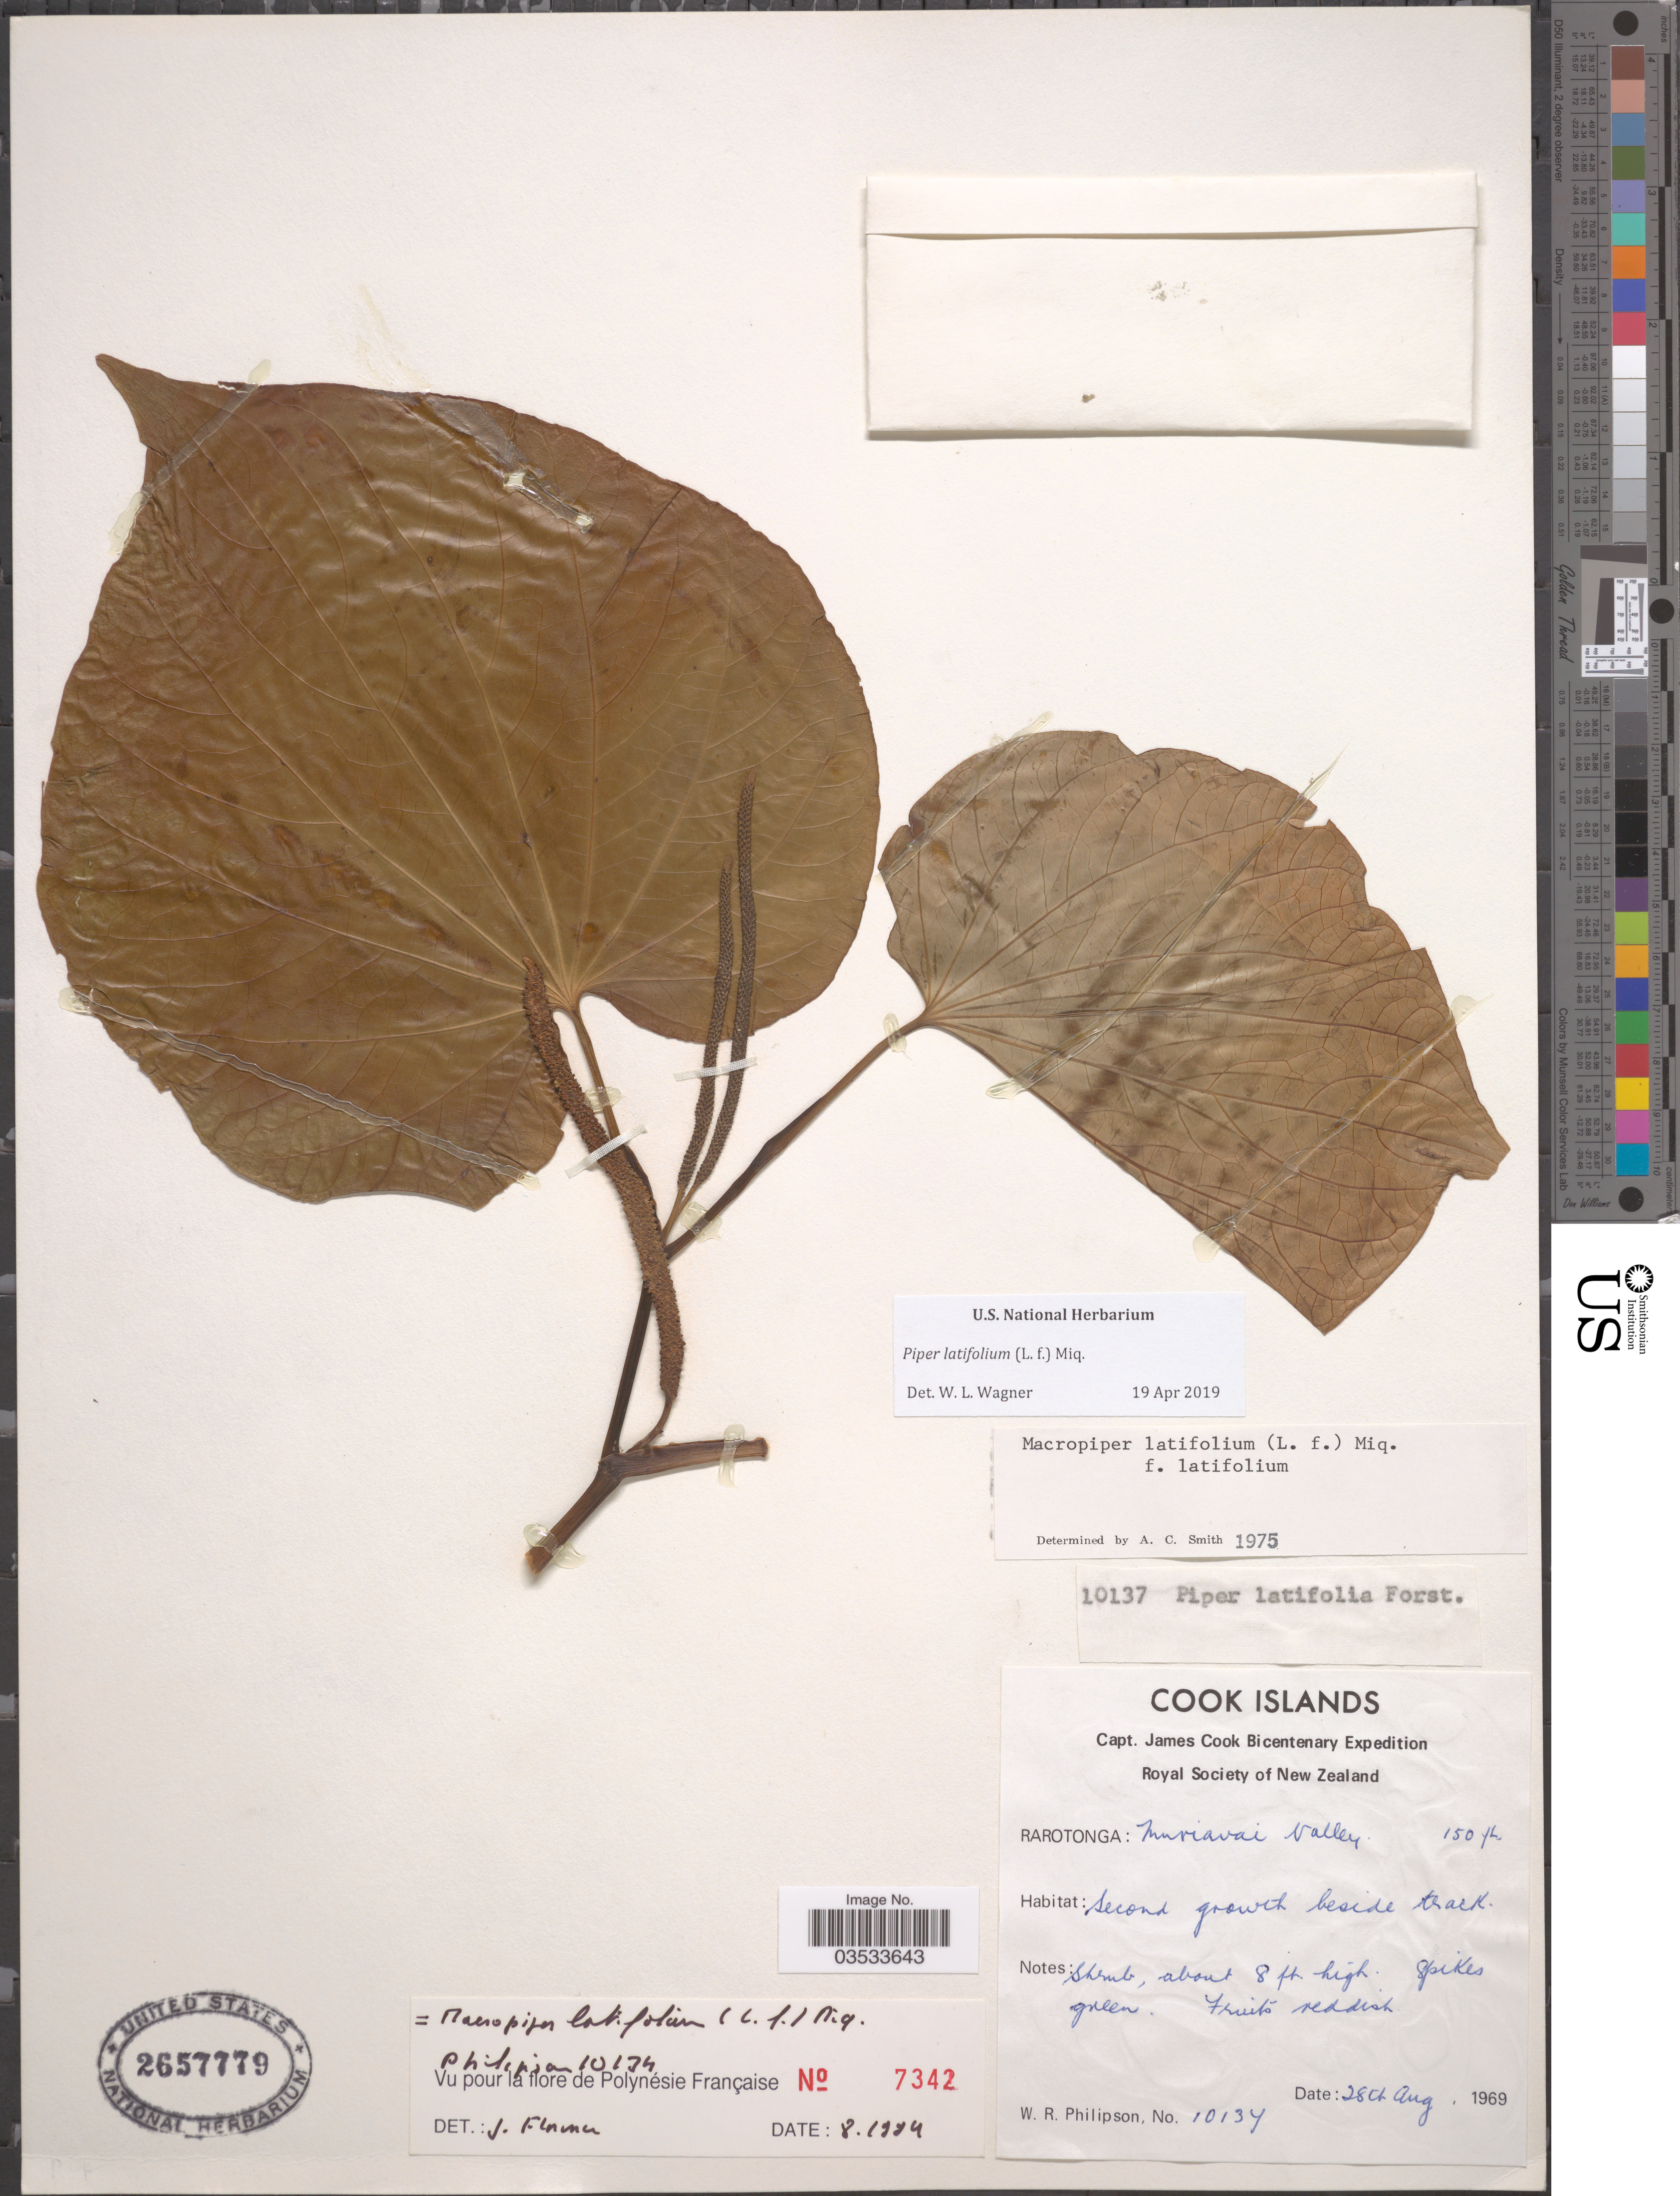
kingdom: Plantae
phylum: Tracheophyta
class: Magnoliopsida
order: Piperales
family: Piperaceae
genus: Piper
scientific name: Piper latifolium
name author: L. f.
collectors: W. R. Philipson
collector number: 10134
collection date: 1969-08-28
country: Cook Islands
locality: Rarotonga: Muriavai Valley.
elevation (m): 46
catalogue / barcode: US 2657779